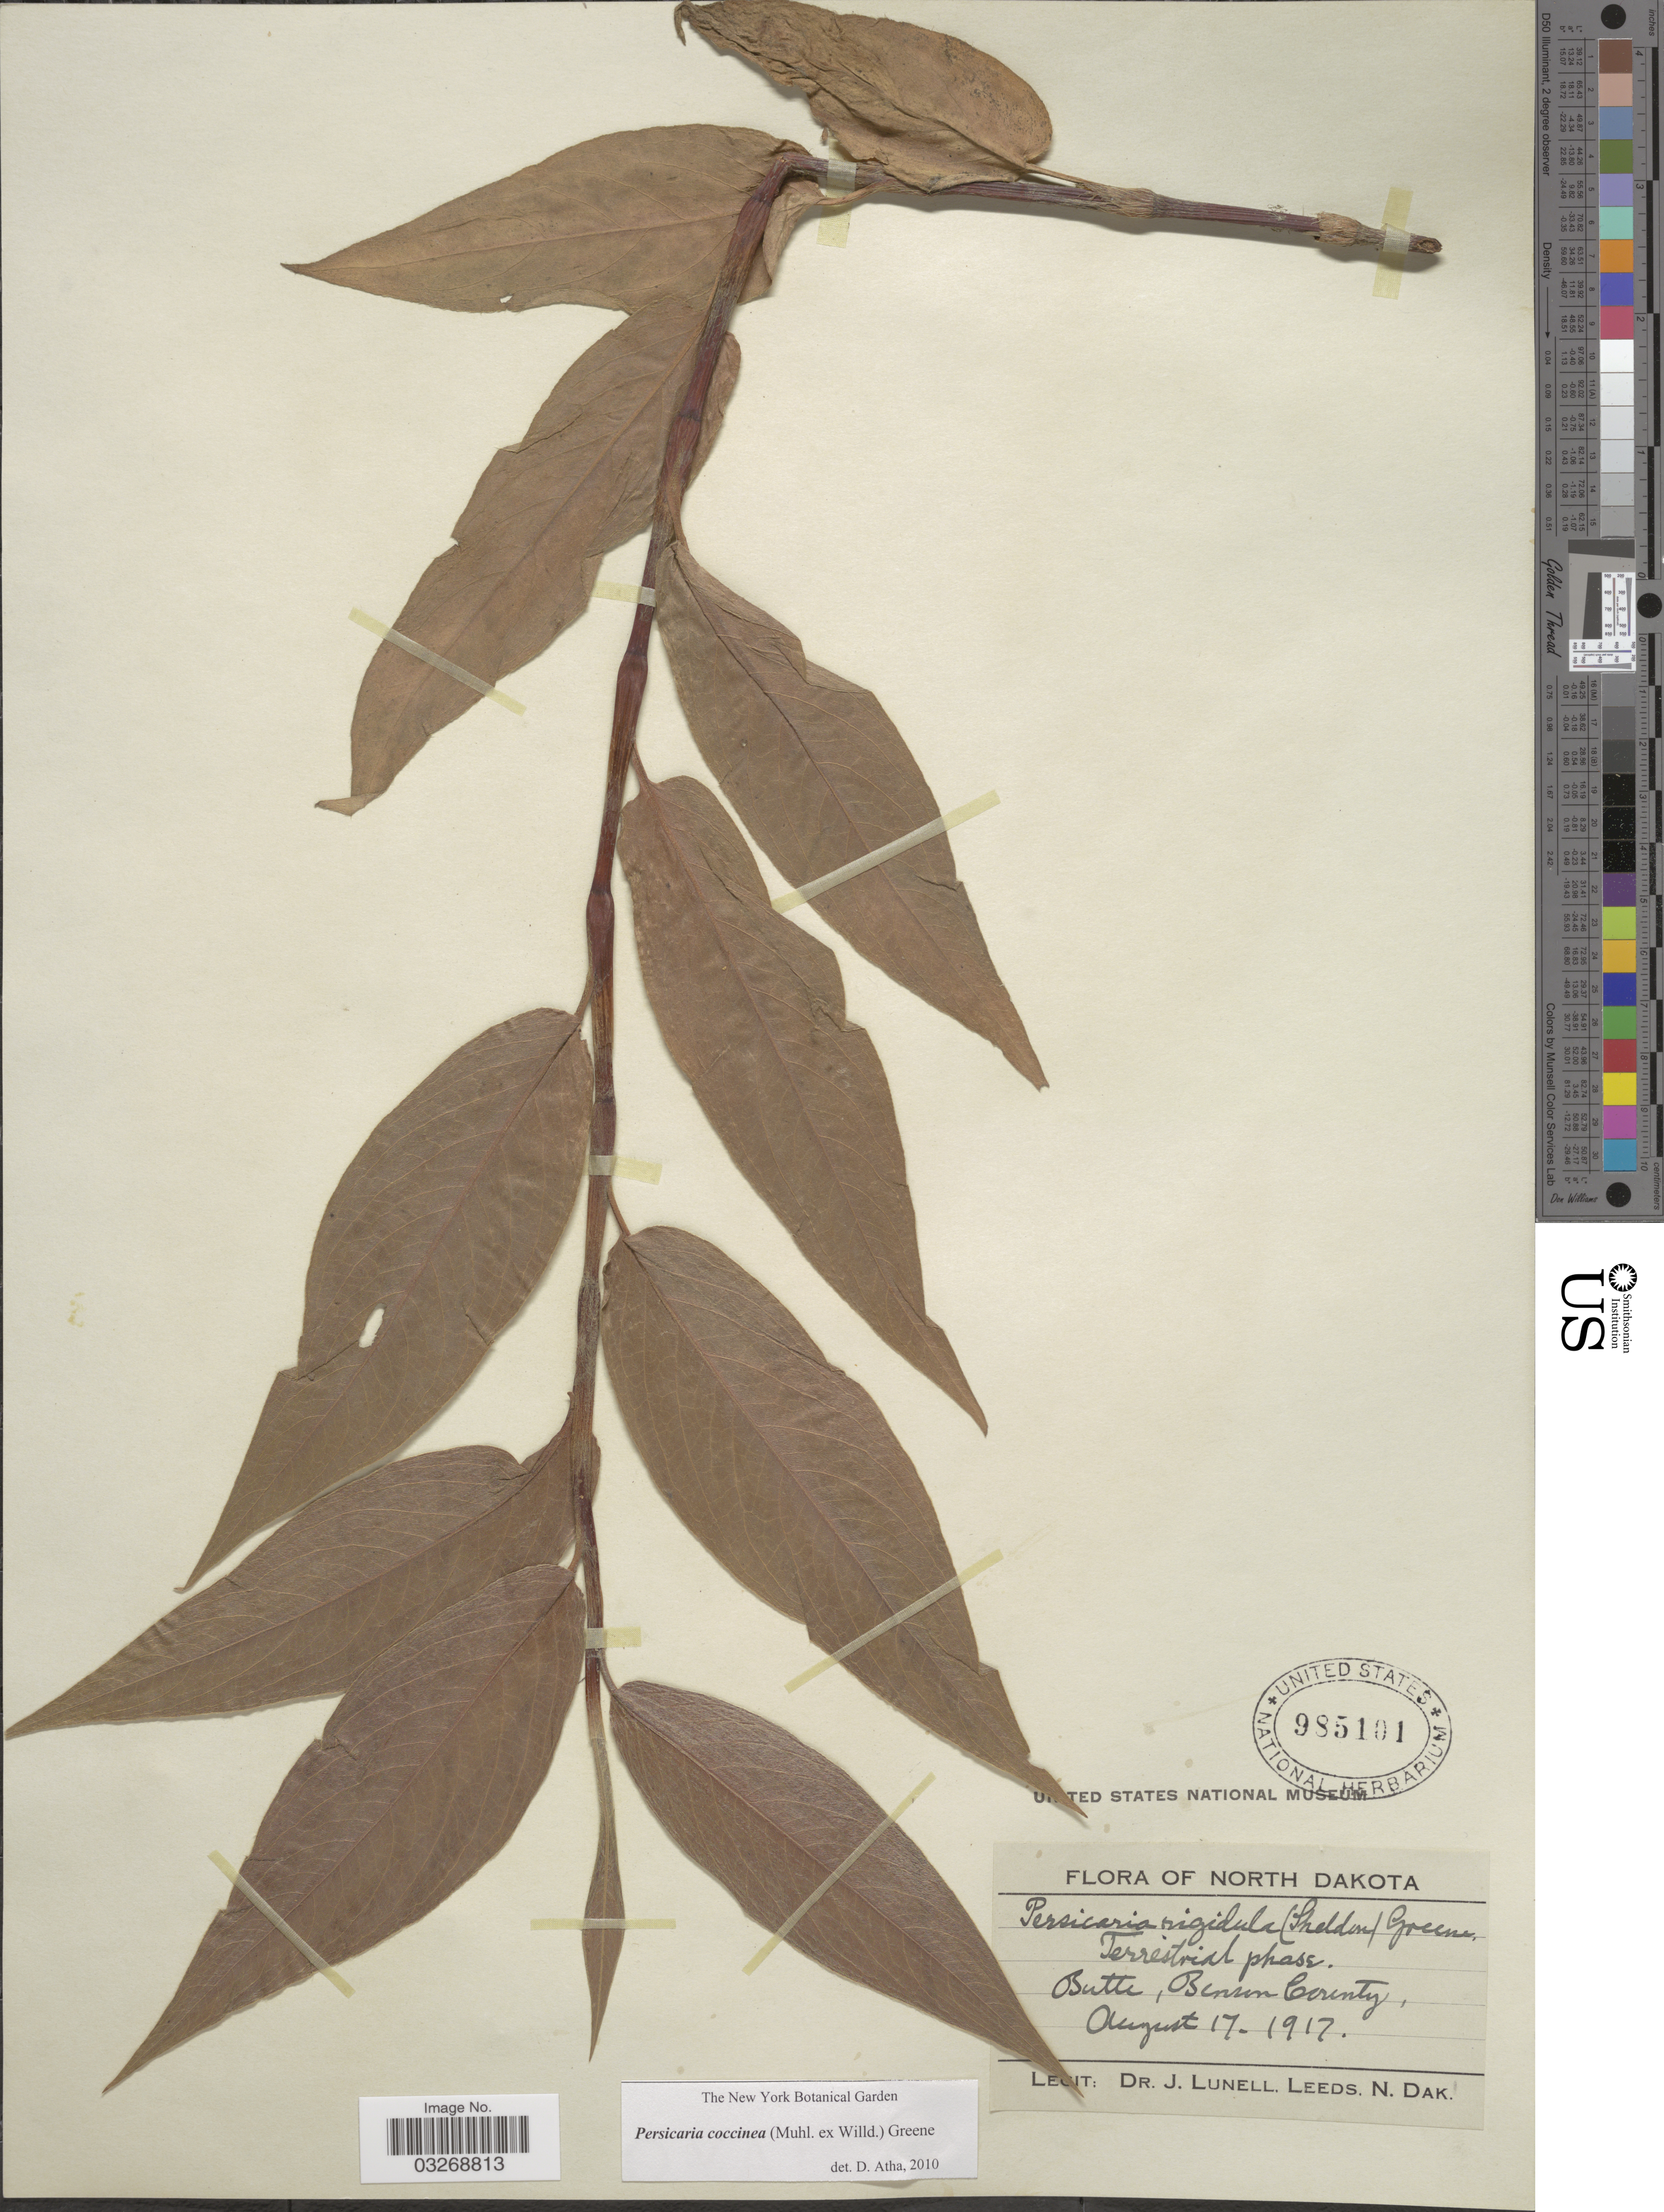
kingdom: Plantae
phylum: Tracheophyta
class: Magnoliopsida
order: Caryophyllales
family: Polygonaceae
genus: Persicaria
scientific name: Persicaria coccinea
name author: (Muhl. ex Willd.) Greene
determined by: Atha, D. E.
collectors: J. Lunell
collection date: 1917-08-17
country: United States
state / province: North Dakota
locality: Butte, Benson County.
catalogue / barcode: US 985101